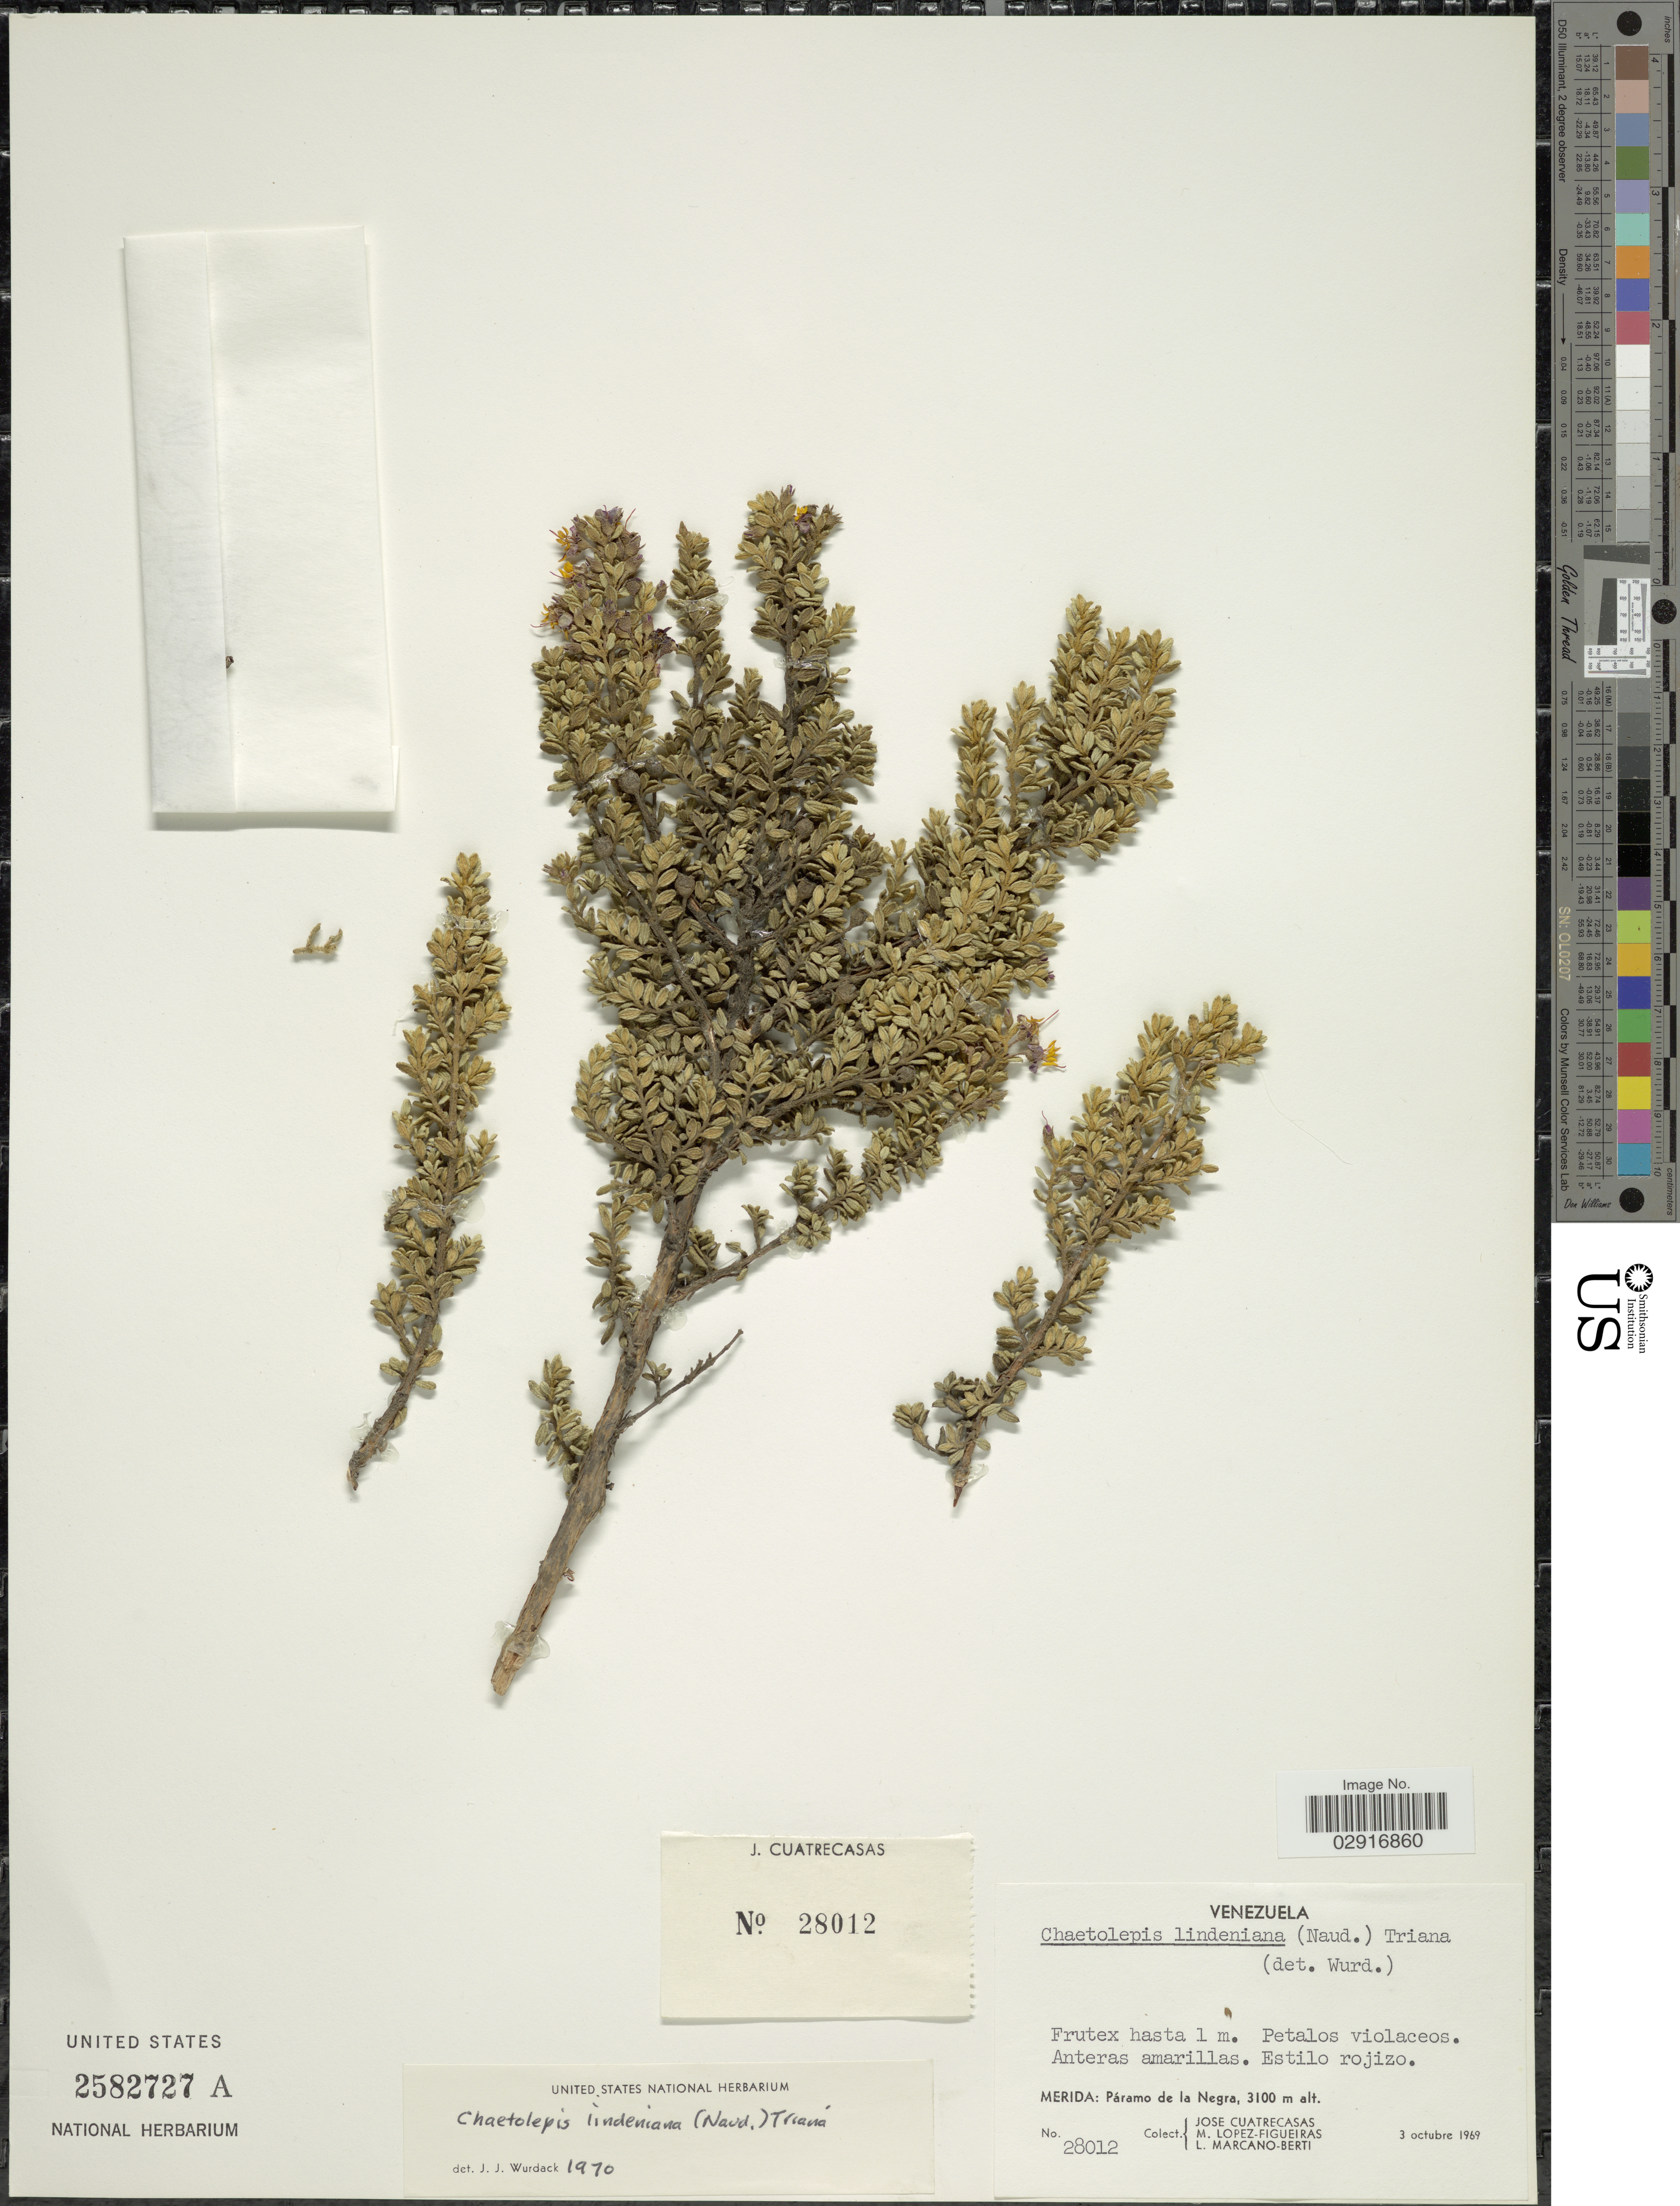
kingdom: Plantae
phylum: Tracheophyta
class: Magnoliopsida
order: Myrtales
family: Melastomataceae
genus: Chaetolepis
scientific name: Chaetolepis lindeniana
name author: (Naudin) Triana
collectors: J. Cuatrecasas, M. López Figueiras & L. Marcano-Berti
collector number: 28012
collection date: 1969-10-03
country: Venezuela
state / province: Mérida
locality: Páramo de la Negra.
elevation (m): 3100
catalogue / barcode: US 2582727A